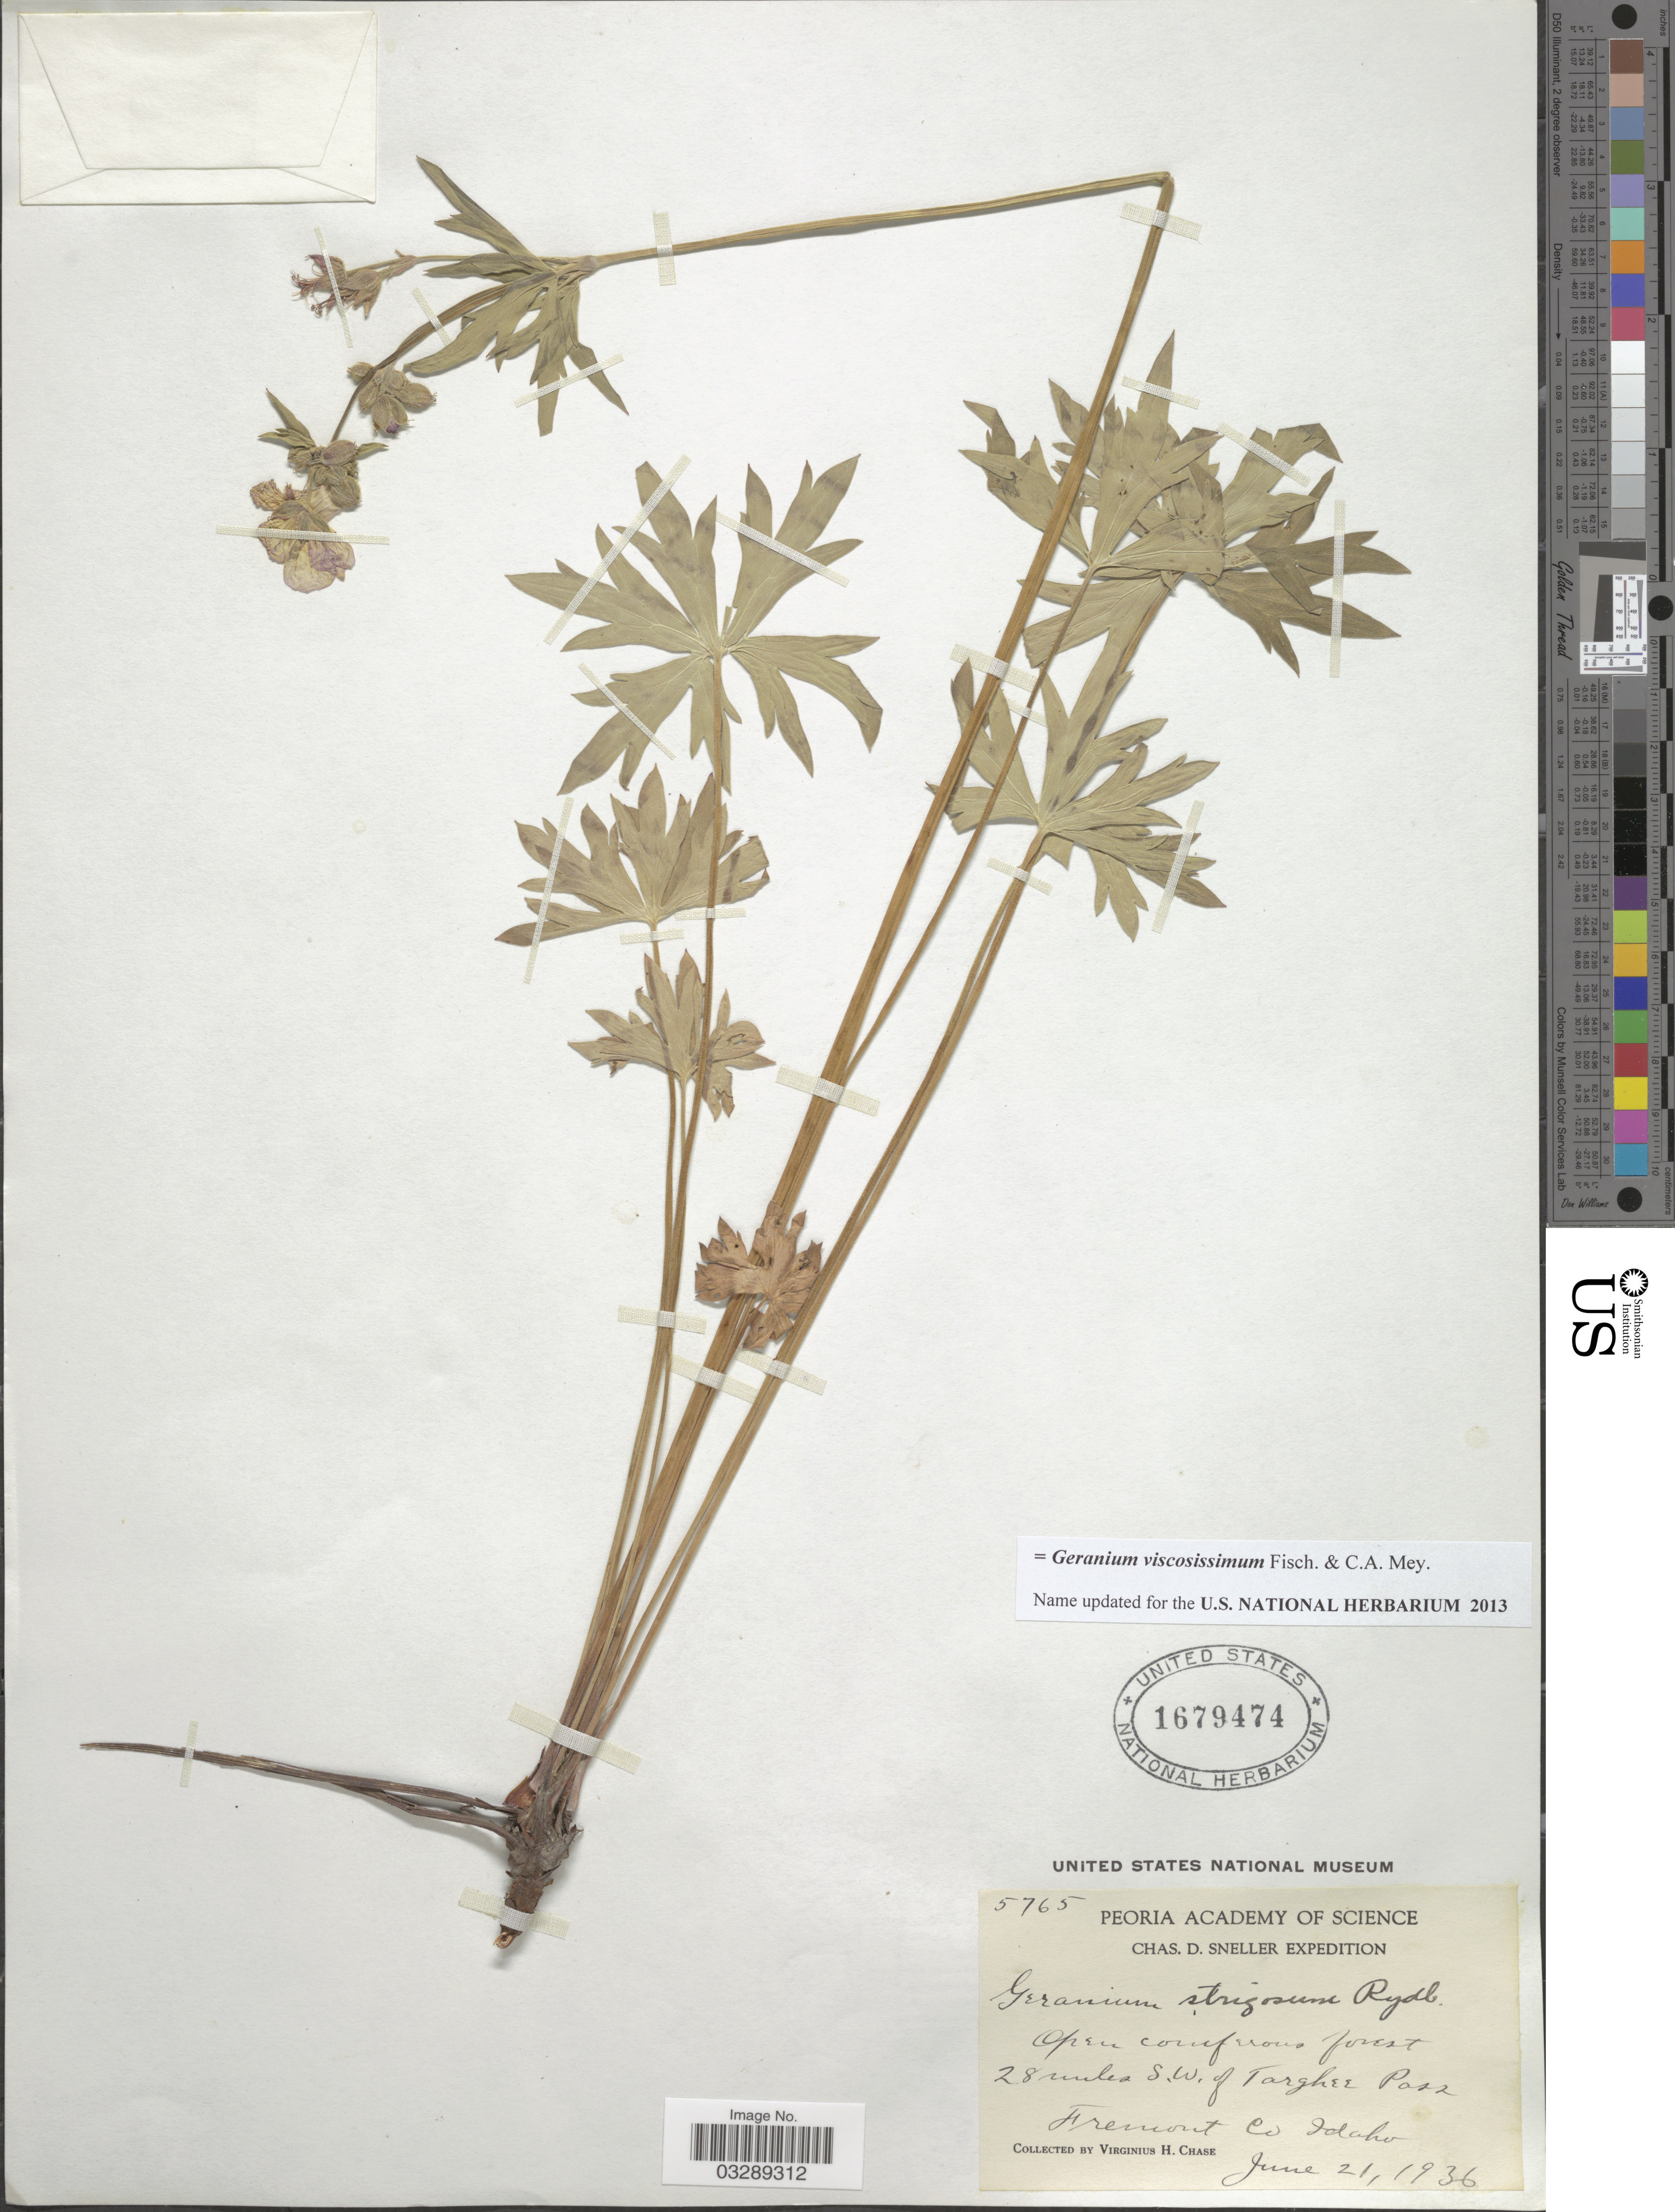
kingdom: Plantae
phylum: Tracheophyta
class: Magnoliopsida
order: Geraniales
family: Geraniaceae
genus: Geranium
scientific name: Geranium viscosissimum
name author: Fisch. & C.A. Mey.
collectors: V. H. Chase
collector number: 5765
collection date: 1936-06-21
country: United States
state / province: Idaho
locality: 28 miles S.W. of Targhee Pass, Fremont Co.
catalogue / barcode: US 1679474